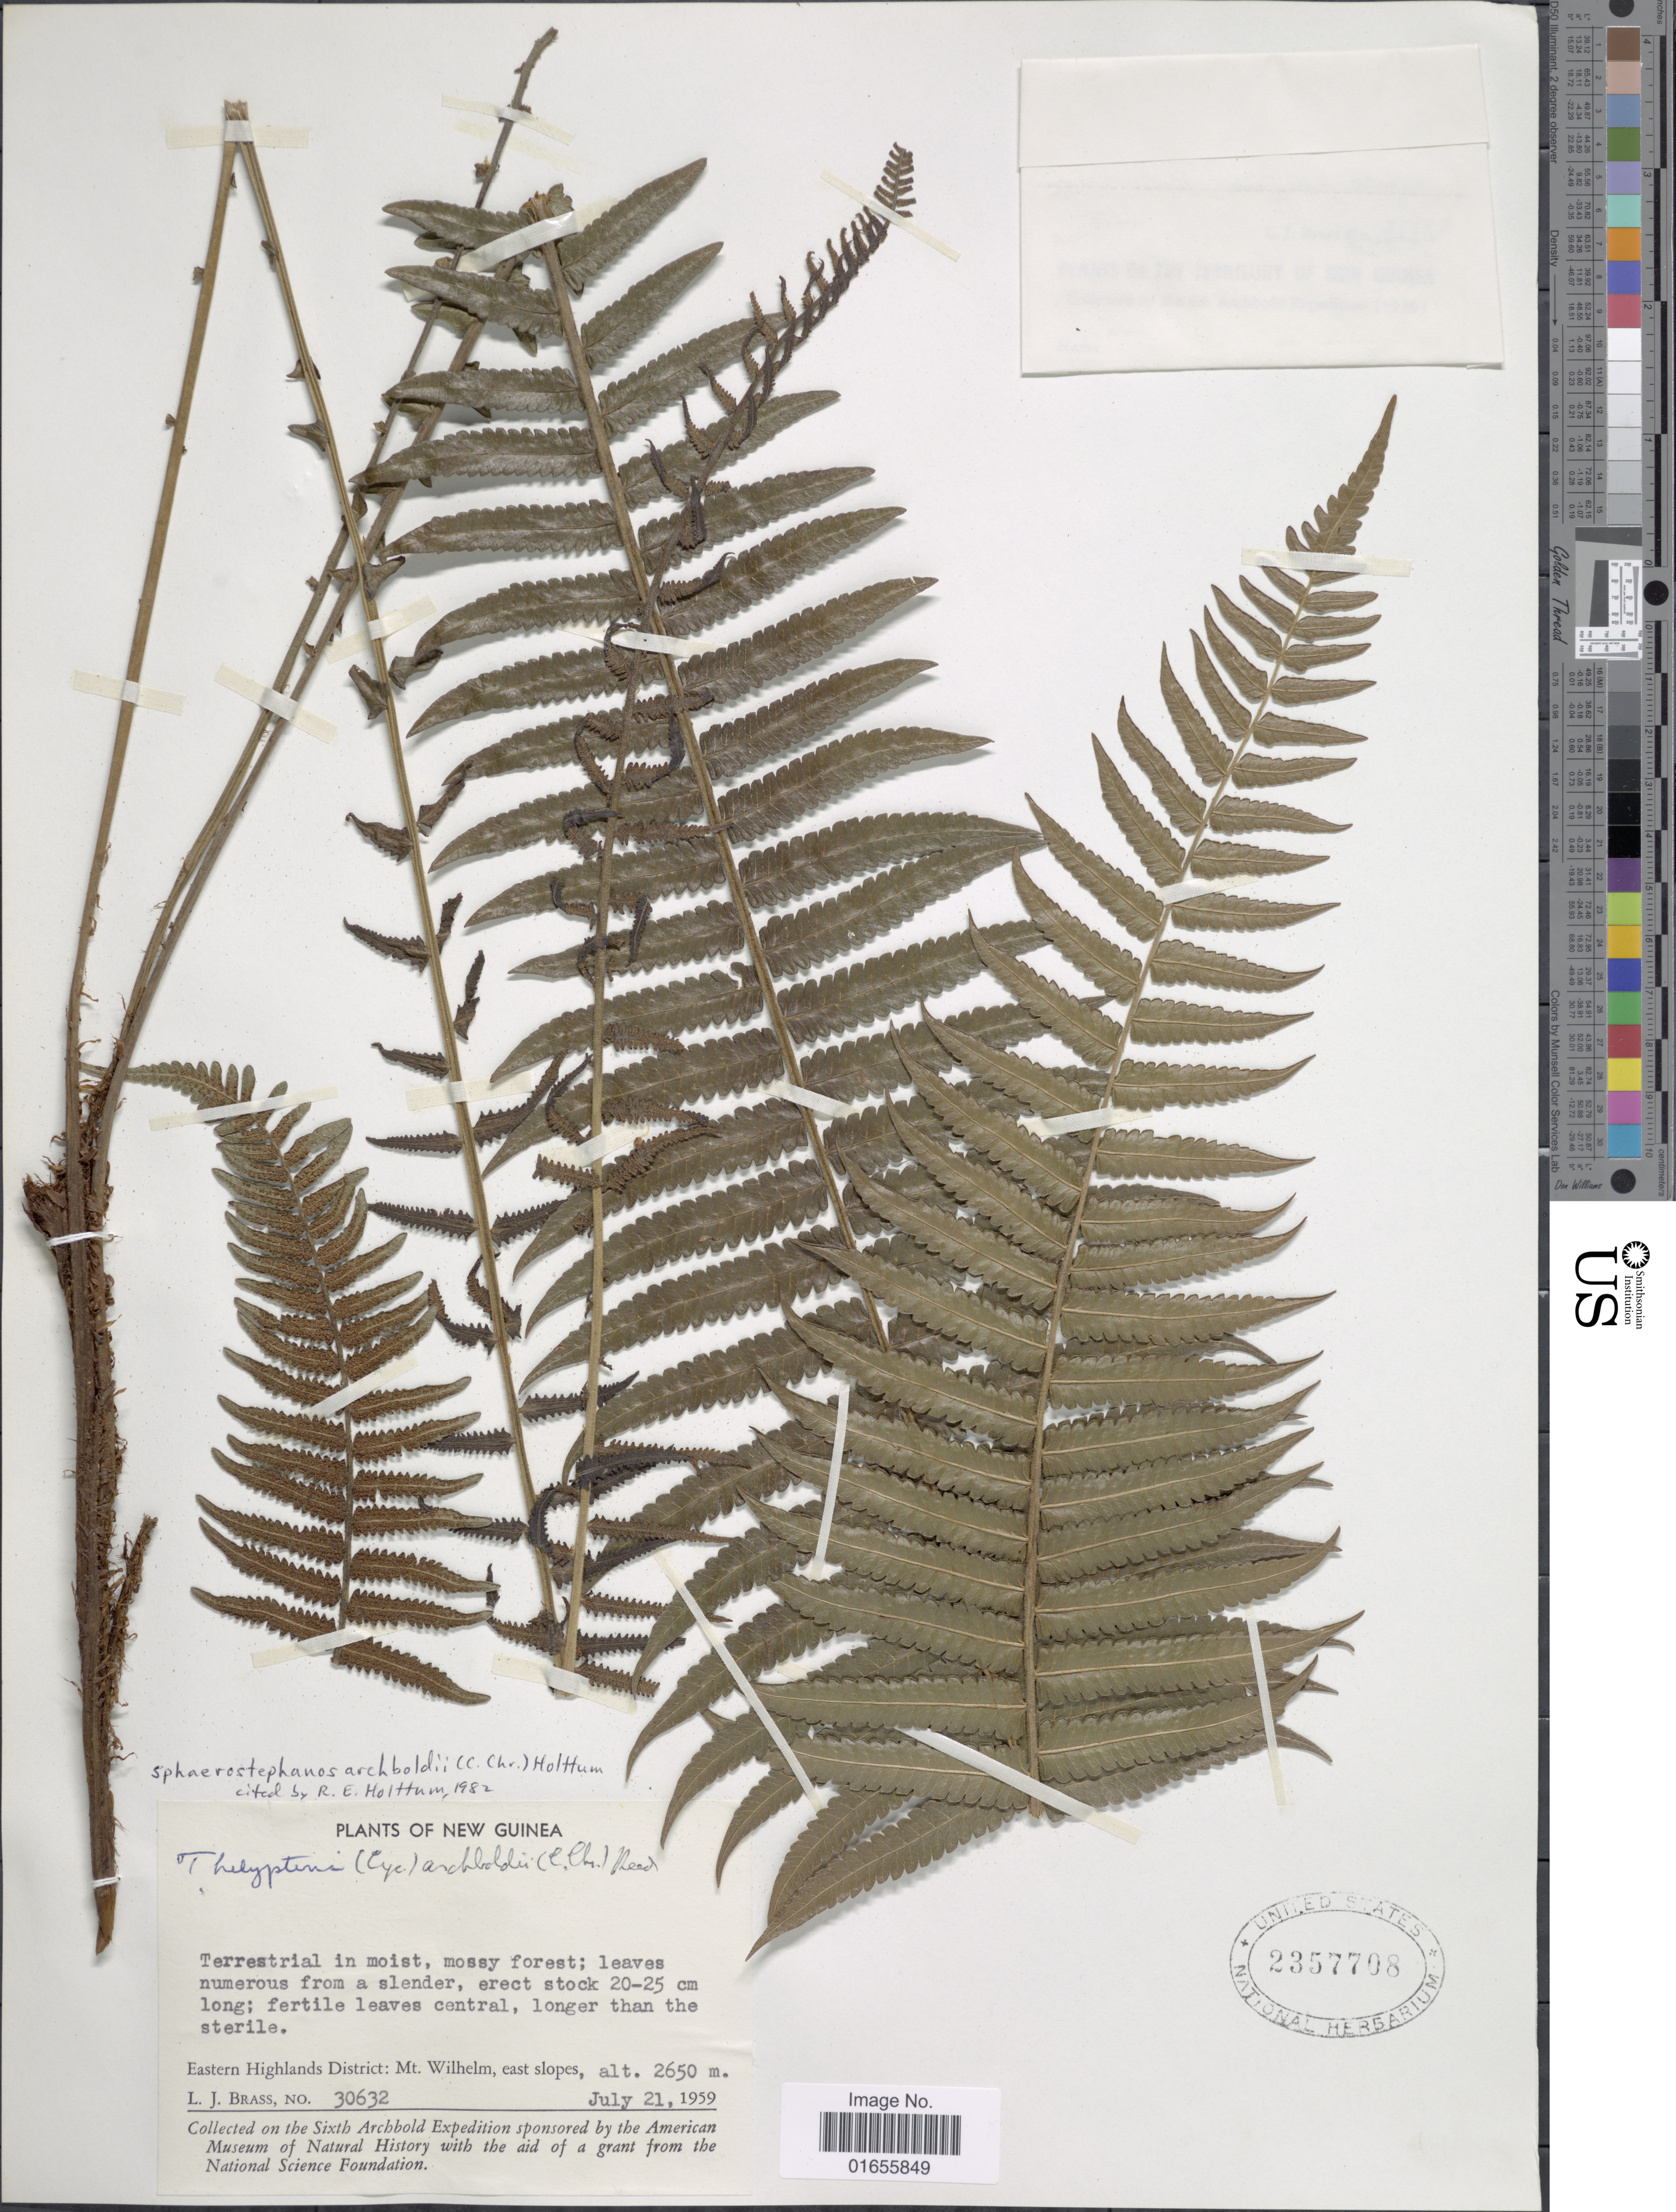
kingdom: Plantae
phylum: Tracheophyta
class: Polypodiopsida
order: Polypodiales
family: Thelypteridaceae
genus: Plesioneuron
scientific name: Plesioneuron archboldiae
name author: (Copel.) Holttum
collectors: L. J. Brass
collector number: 30632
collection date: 1959-07-21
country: Papua New Guinea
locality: Eastern Highlands District: Mt. Wilhelm, east slopes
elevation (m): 2650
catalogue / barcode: US 2357708